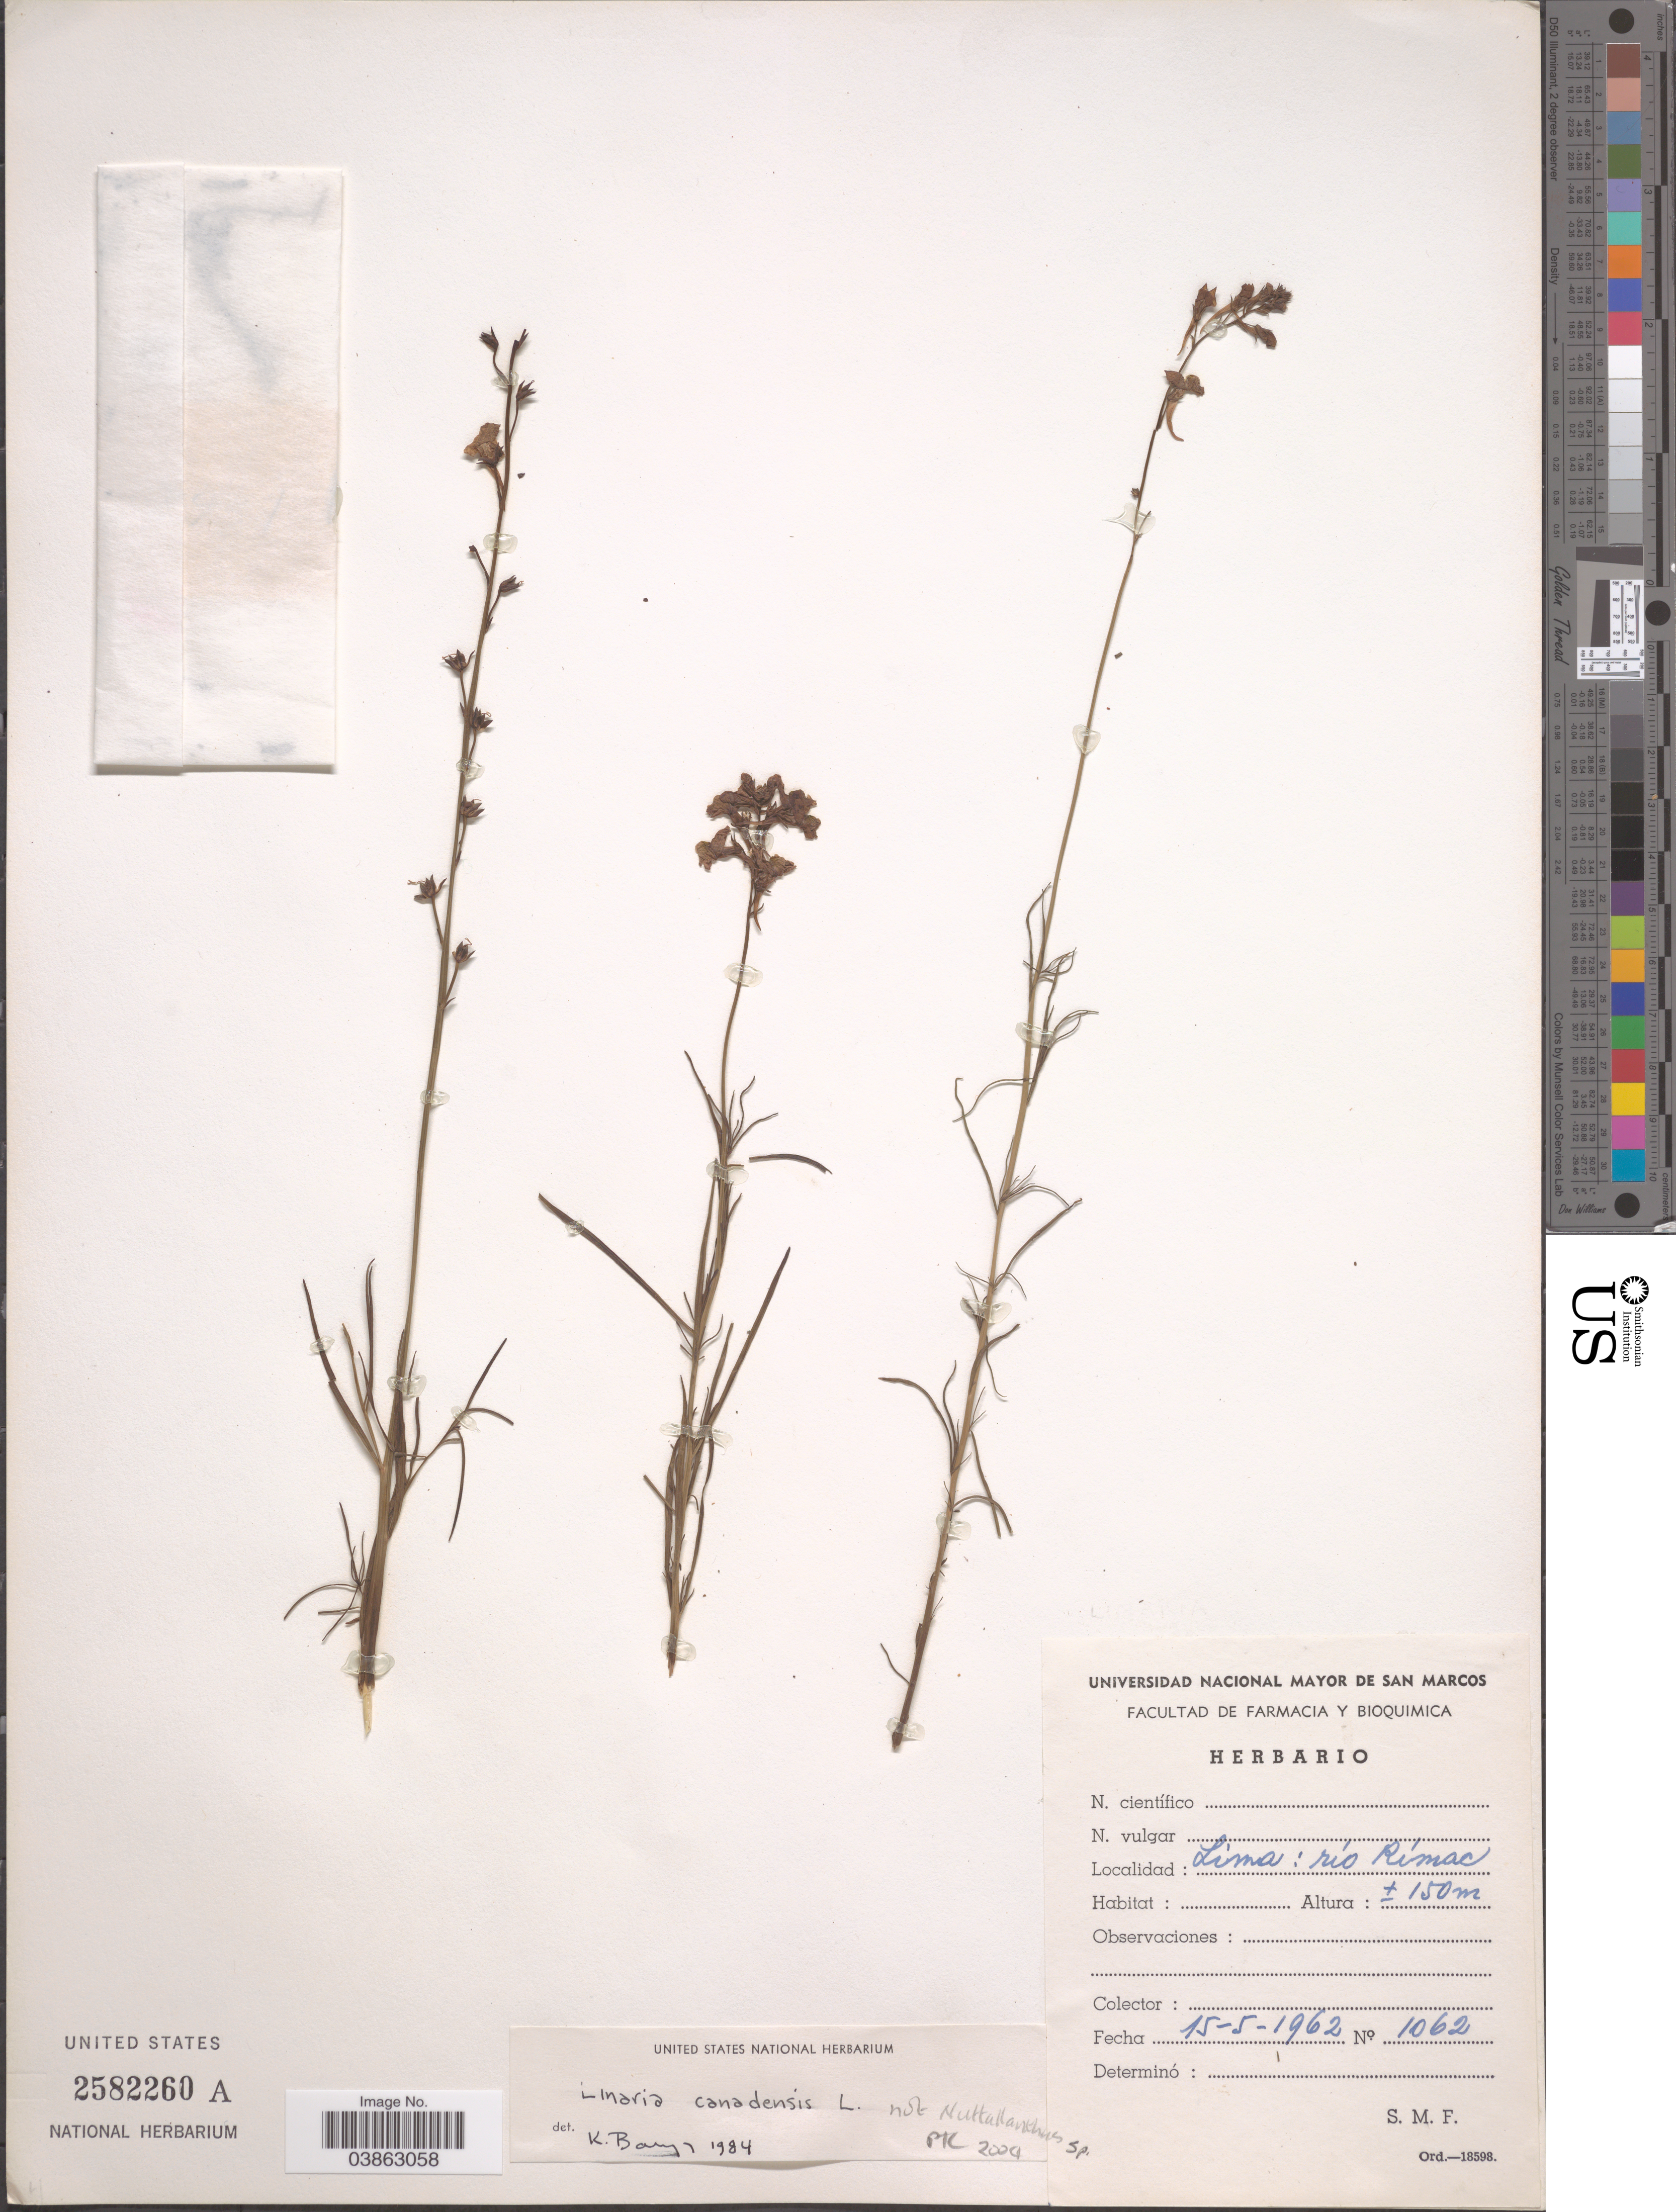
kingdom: Plantae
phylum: Tracheophyta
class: Magnoliopsida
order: Lamiales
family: Plantaginaceae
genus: Linaria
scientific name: Linaria canadensis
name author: (L.) Dum. Cours.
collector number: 1062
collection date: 1962-05-15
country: Peru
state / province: Lima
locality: Río Rímac.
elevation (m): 150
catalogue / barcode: US 2582260A